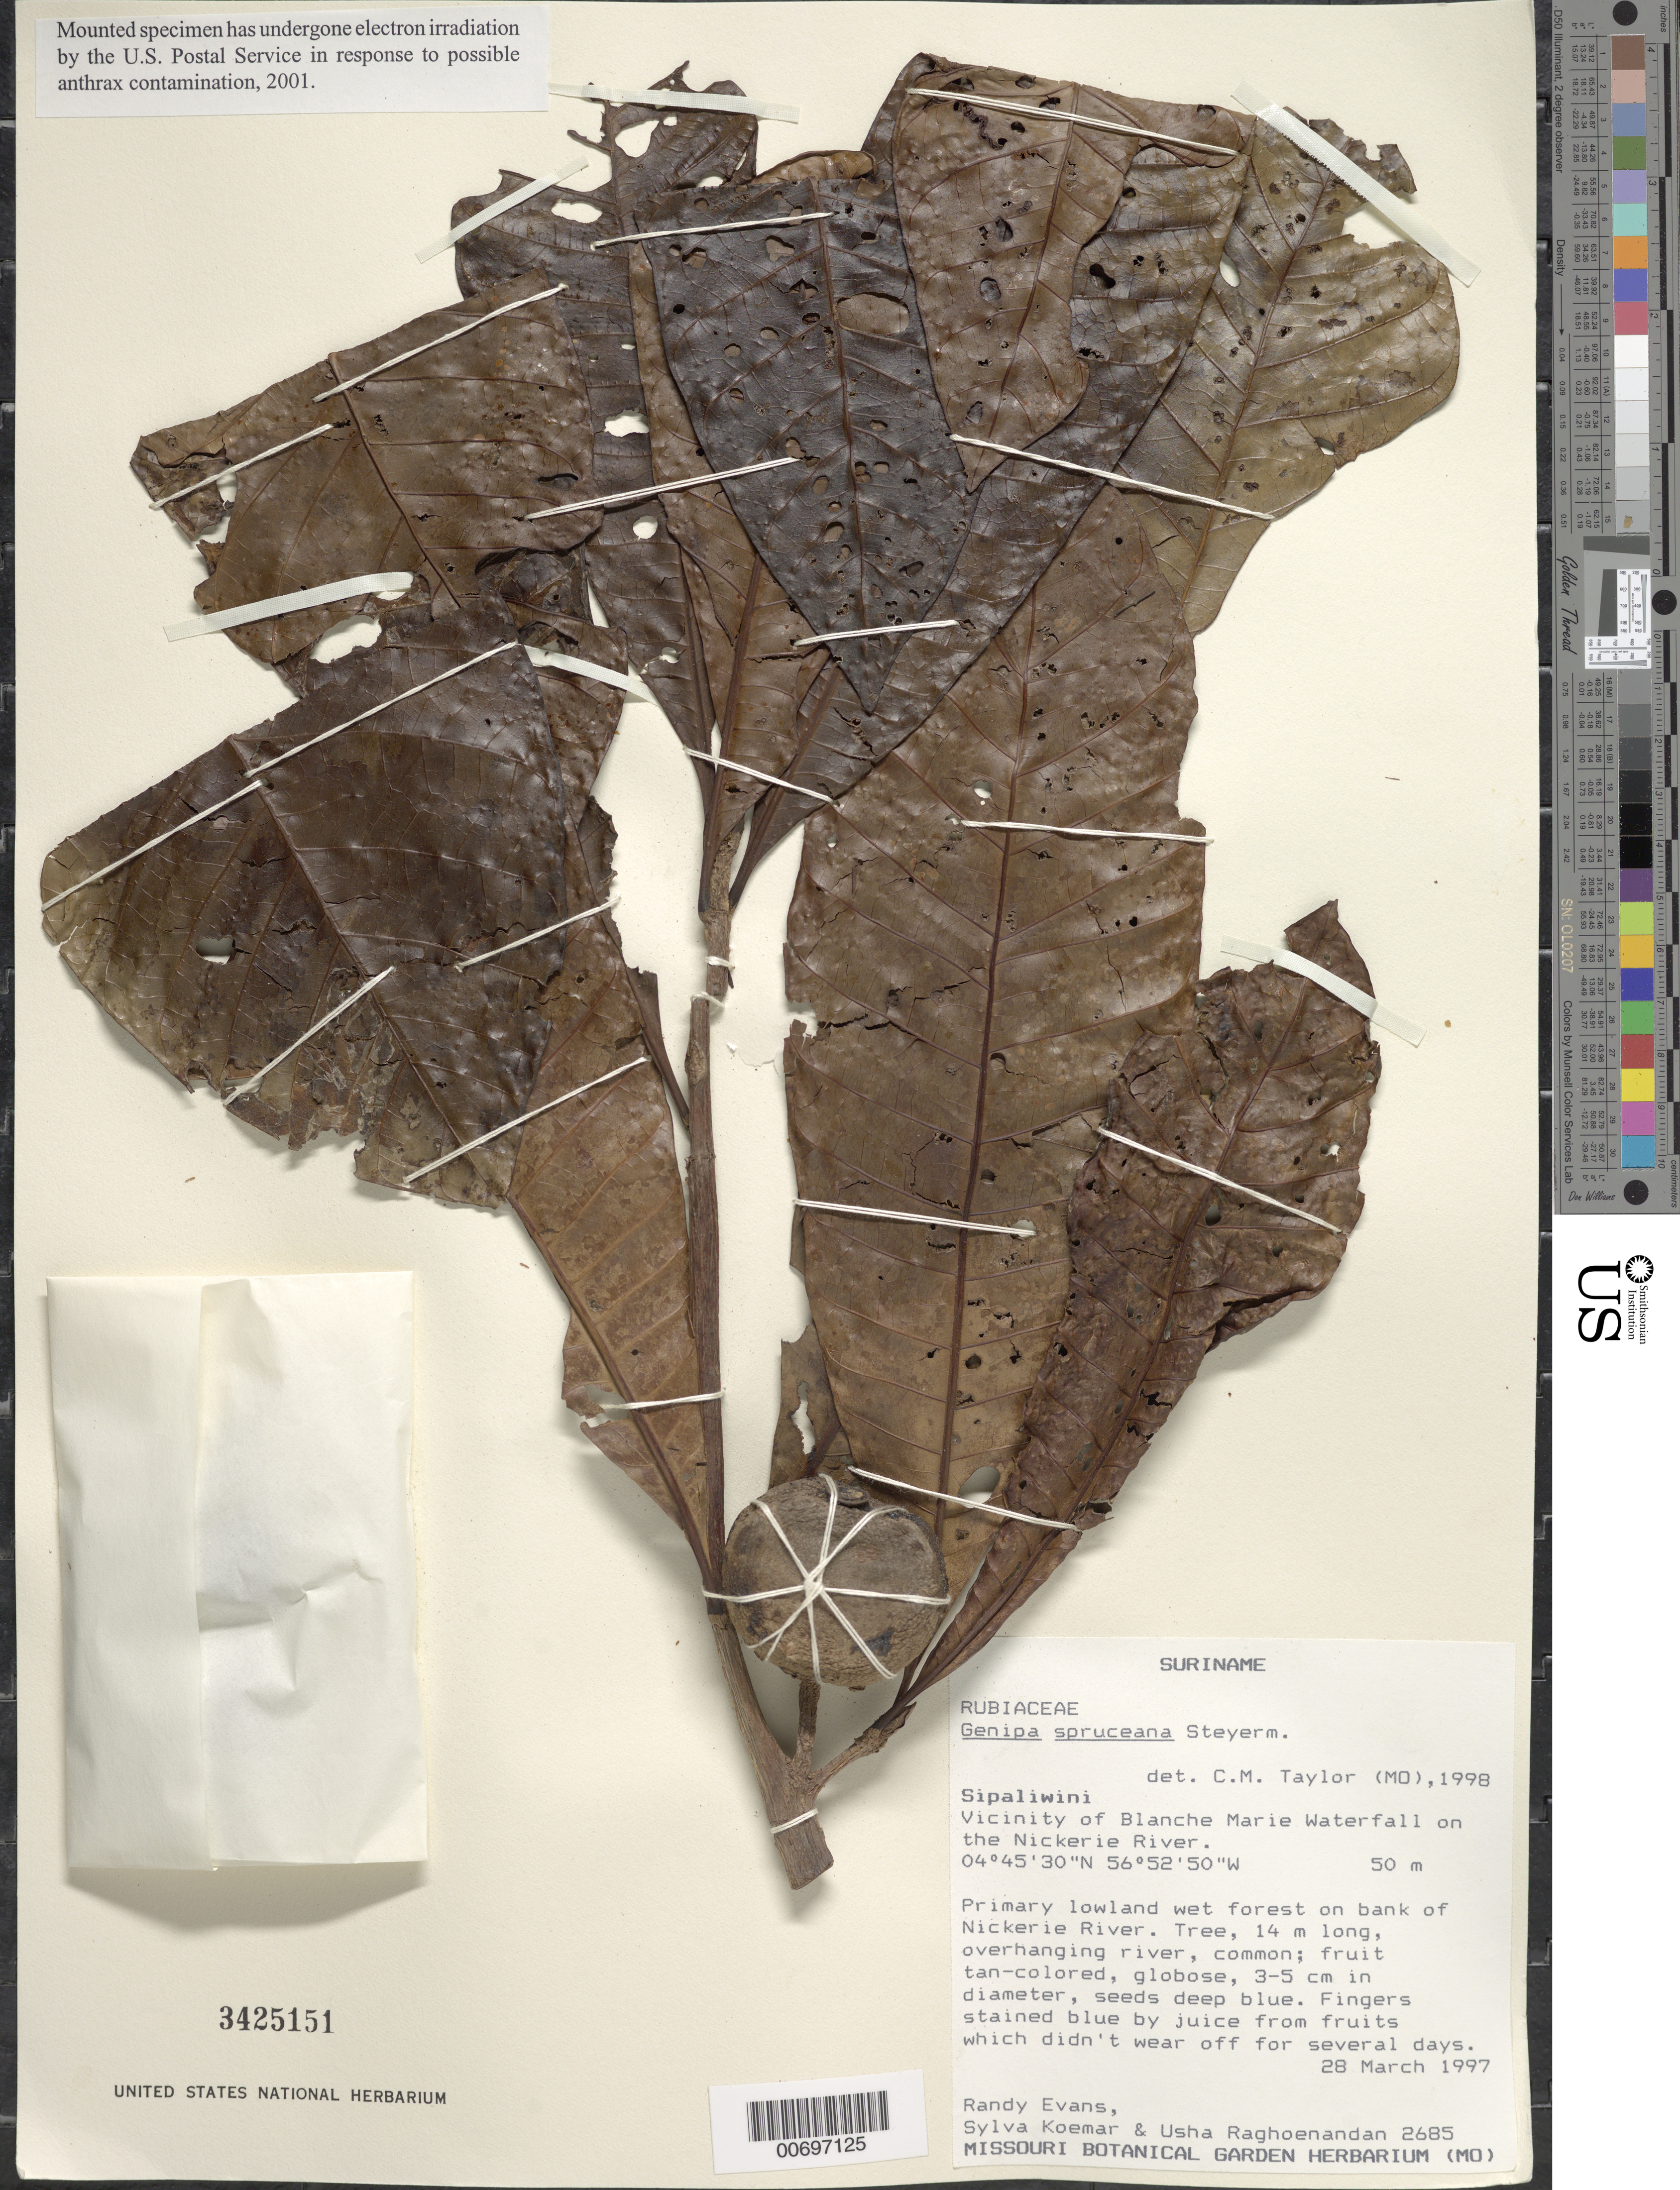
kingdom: Plantae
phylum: Tracheophyta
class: Magnoliopsida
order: Gentianales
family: Rubiaceae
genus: Genipa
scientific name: Genipa spruceana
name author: Steyerm.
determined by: Taylor, Charlotte M.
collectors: R. Evans, S. Koemar & U. Raghoenandan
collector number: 2685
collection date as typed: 28-Mar-97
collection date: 1997-03-28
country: Suriname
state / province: Sipaliwini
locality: Blanche Marie Waterfall, vic., on Nickerie R.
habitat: Primary lowland wet forest on bank of Nickerie River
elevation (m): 50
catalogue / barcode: US 3425151